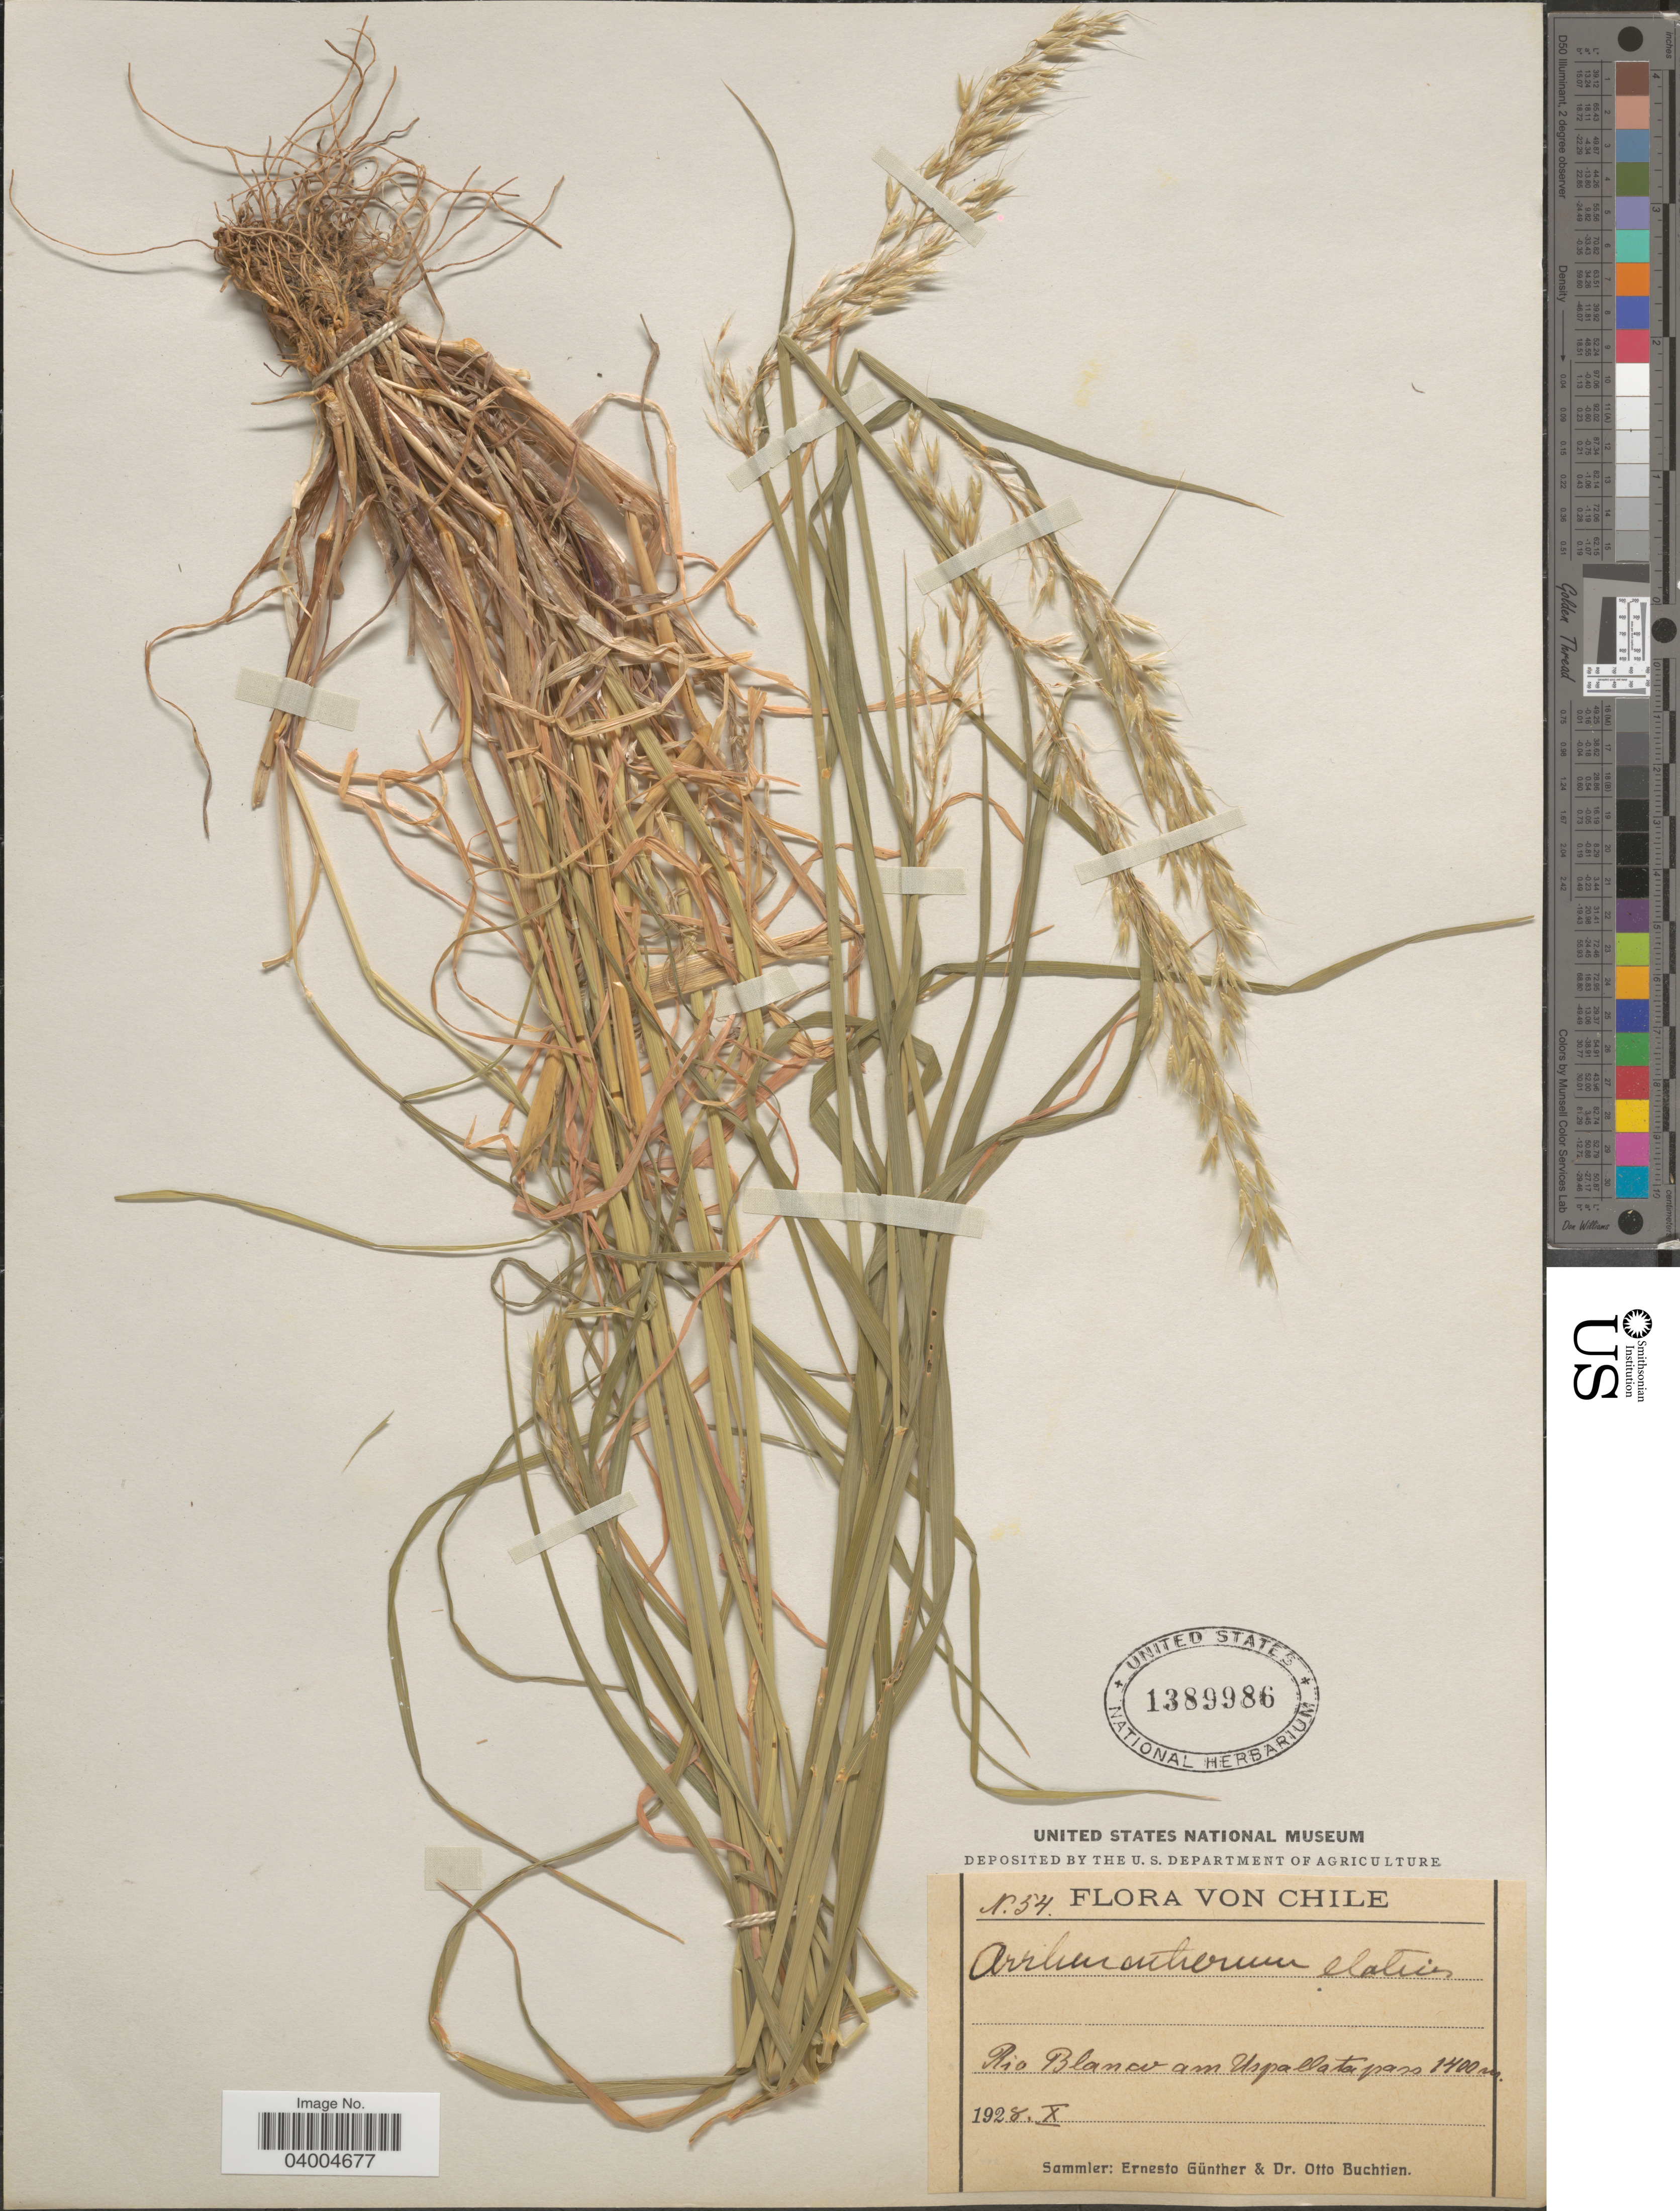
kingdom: Plantae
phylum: Tracheophyta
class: Liliopsida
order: Poales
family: Poaceae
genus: Arrhenatherum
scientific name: Arrhenatherum elatius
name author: (L.) J. Presl & C. Presl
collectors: E. Gunther & O. Buchtien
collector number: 54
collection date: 1928-10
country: Chile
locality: Rio Blanco am Uspallata pass.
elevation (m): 1400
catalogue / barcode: US 1389986